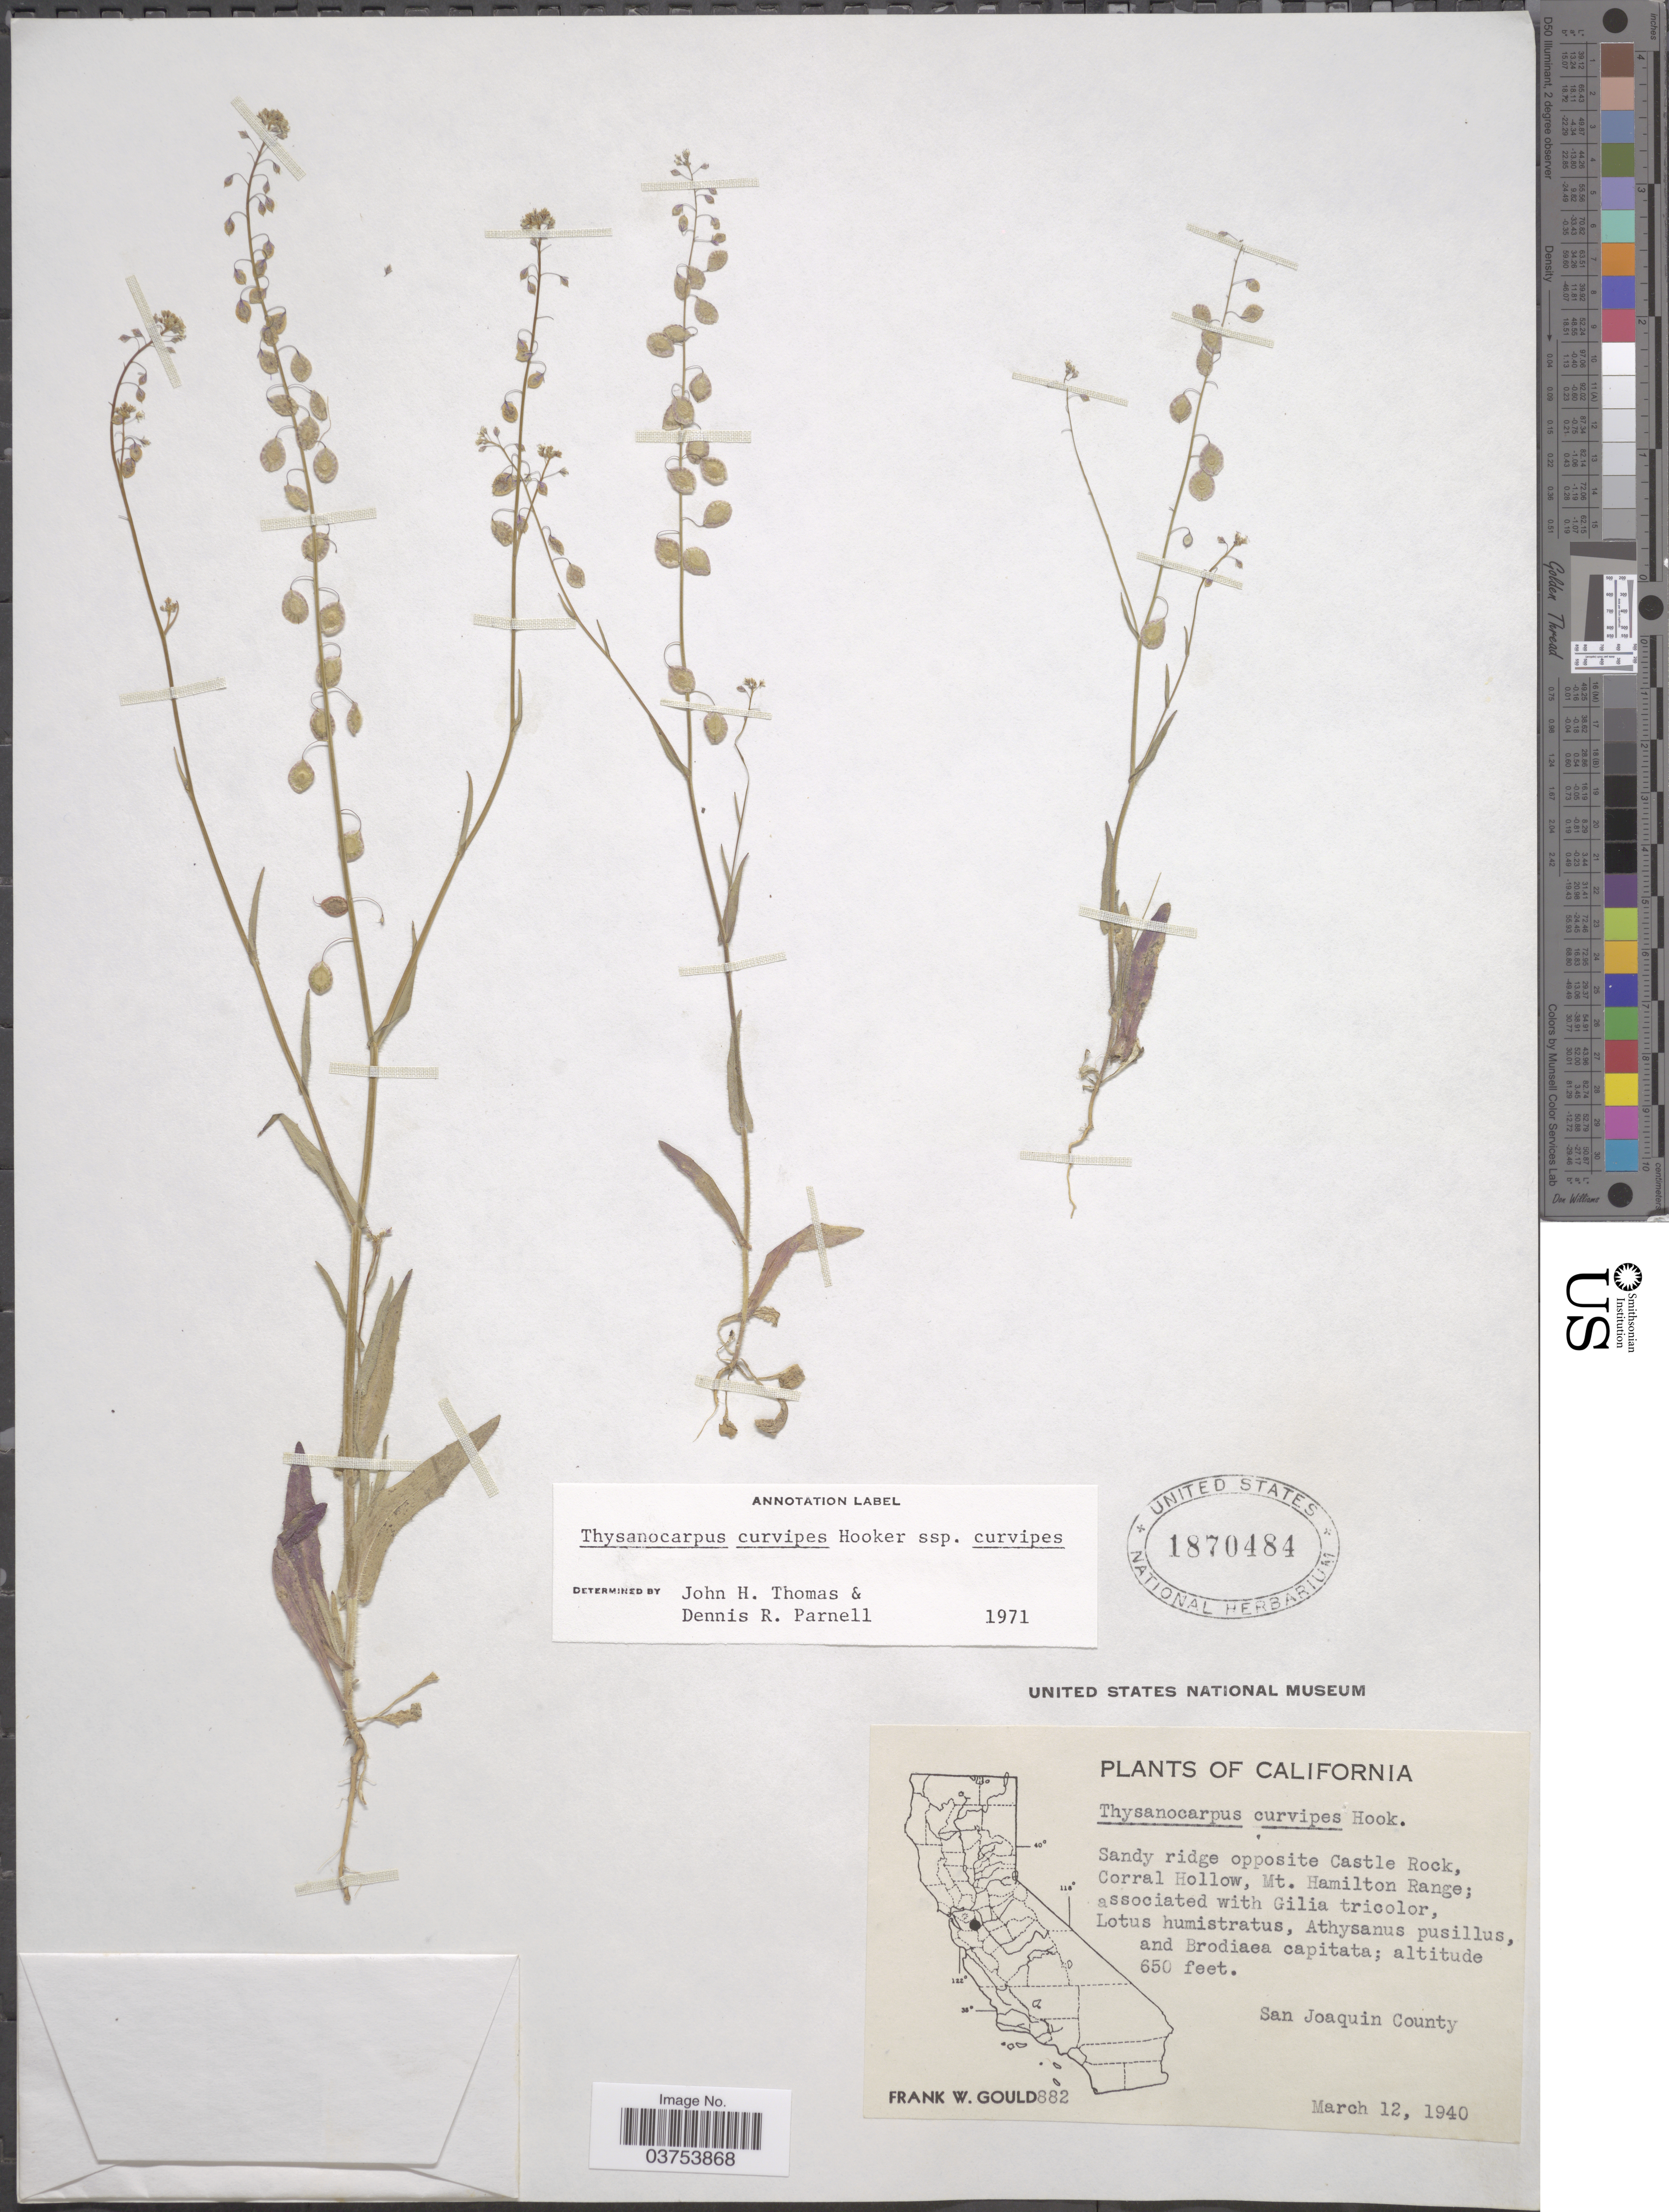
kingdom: Plantae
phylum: Tracheophyta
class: Magnoliopsida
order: Brassicales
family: Brassicaceae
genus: Thysanocarpus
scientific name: Thysanocarpus curvipes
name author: Hook.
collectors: F. W. Gould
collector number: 882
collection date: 1940-03-12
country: United States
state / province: California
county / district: San Joaquin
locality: Sandy ridge opposite Castle Rock, Corral Hollow, Mt. Hamilton Range. San Joaquin County.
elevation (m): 198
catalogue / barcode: US 1870484